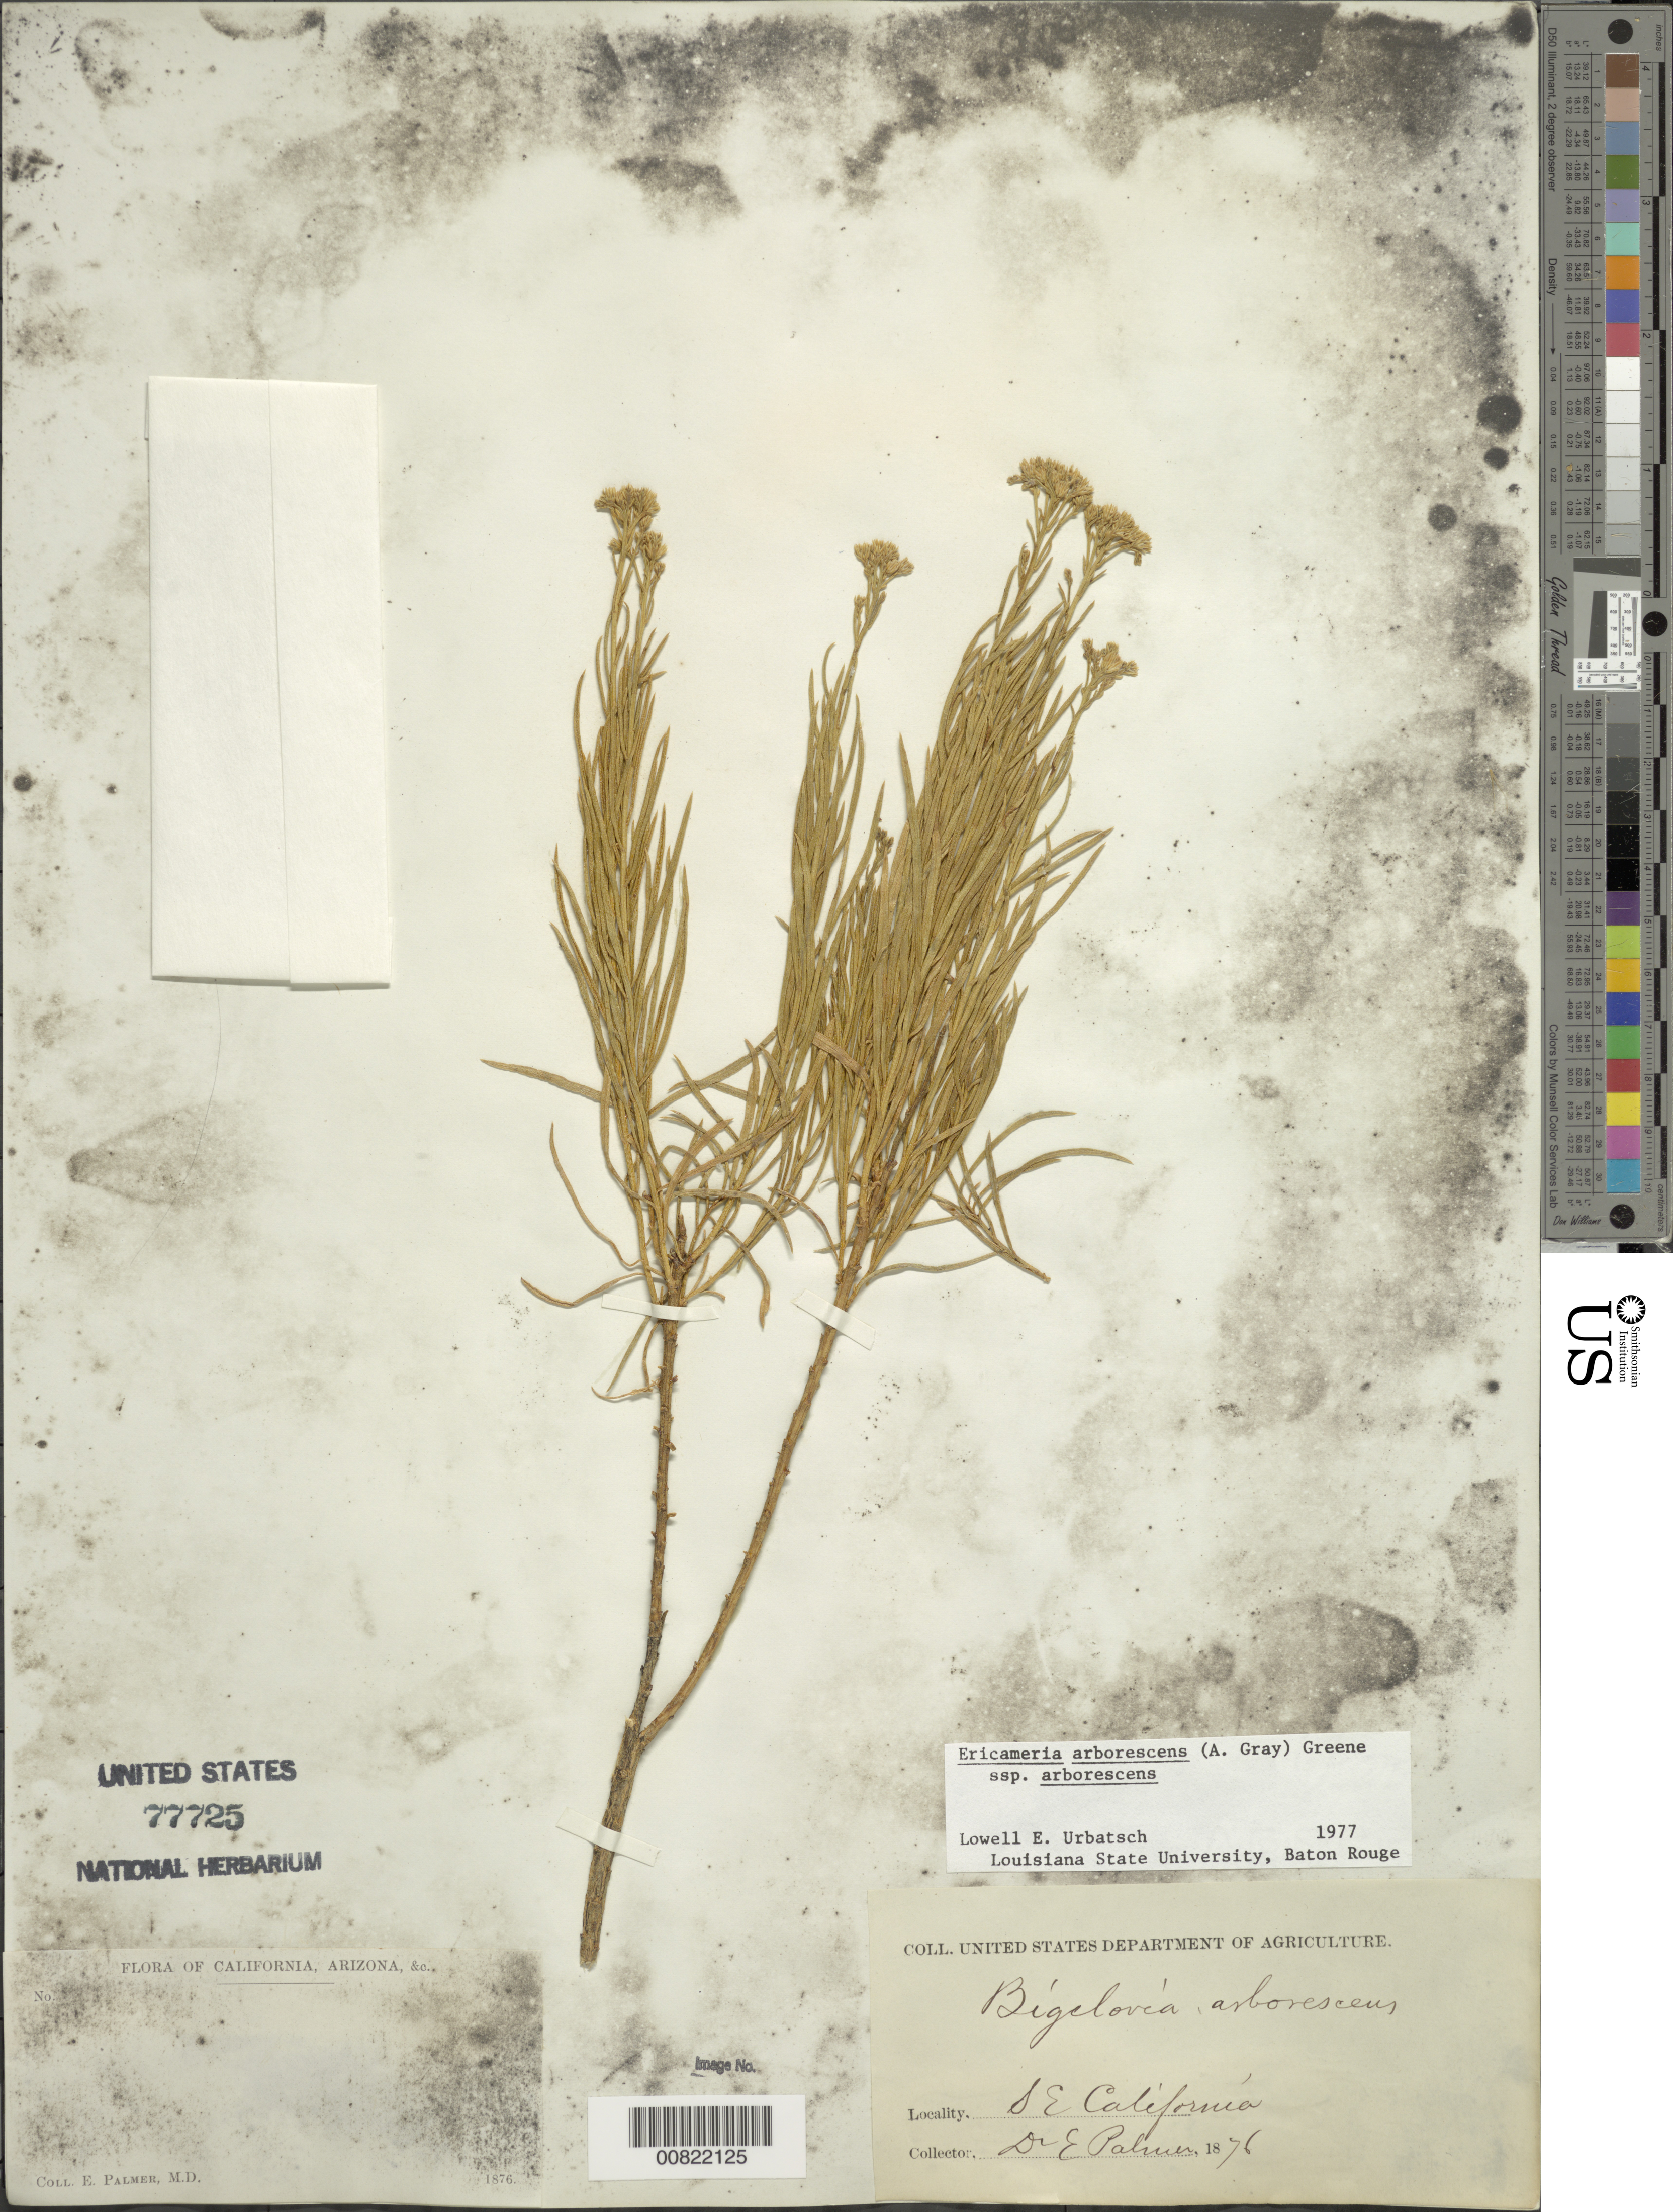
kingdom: Plantae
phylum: Tracheophyta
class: Magnoliopsida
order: Asterales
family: Asteraceae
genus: Ericameria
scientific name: Ericameria arborescens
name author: (A. Gray) Greene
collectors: E. Palmer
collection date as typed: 1876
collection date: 1876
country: United States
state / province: California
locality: SE California.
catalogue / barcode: US 77725